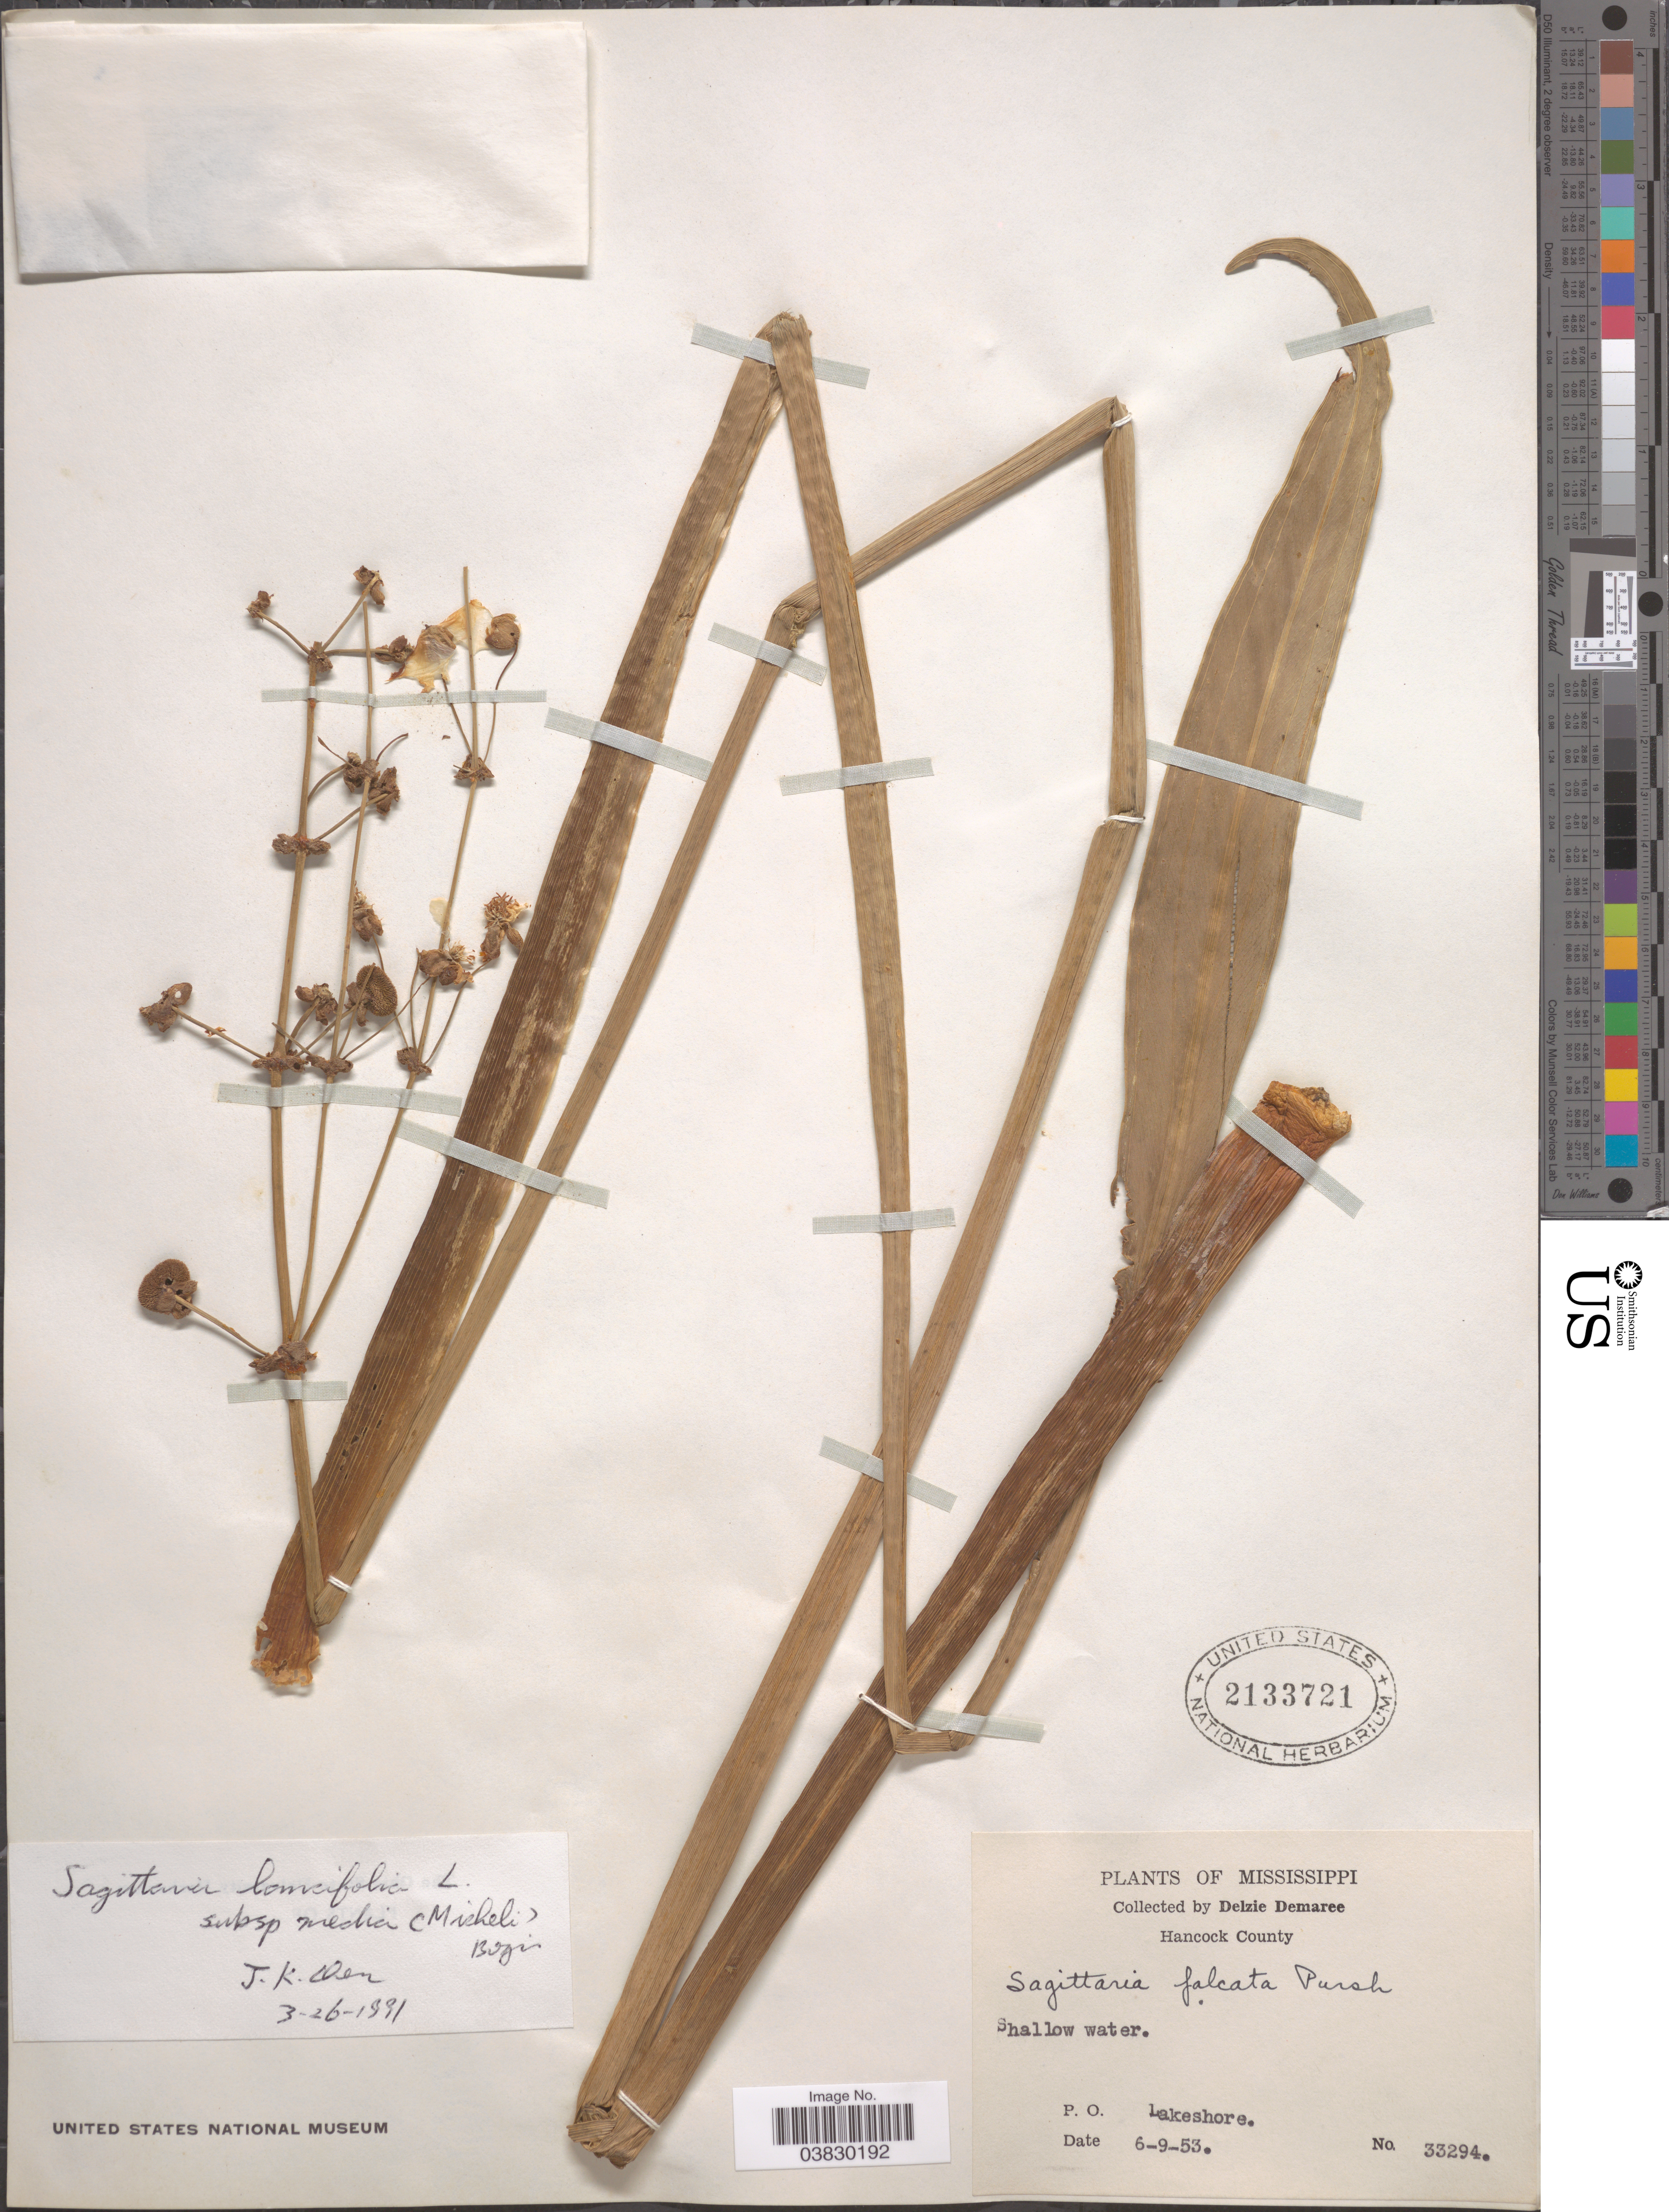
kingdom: Plantae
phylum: Tracheophyta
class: Liliopsida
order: Alismatales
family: Alismataceae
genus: Sagittaria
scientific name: Sagittaria lancifolia subsp. media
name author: (Micheli) Bogin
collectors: D. Demaree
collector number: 33294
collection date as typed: Transcribed d/m/y: 9/6/53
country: United States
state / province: Mississippi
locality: Hancock County. P. O. Lakeshore.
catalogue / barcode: US 2133721